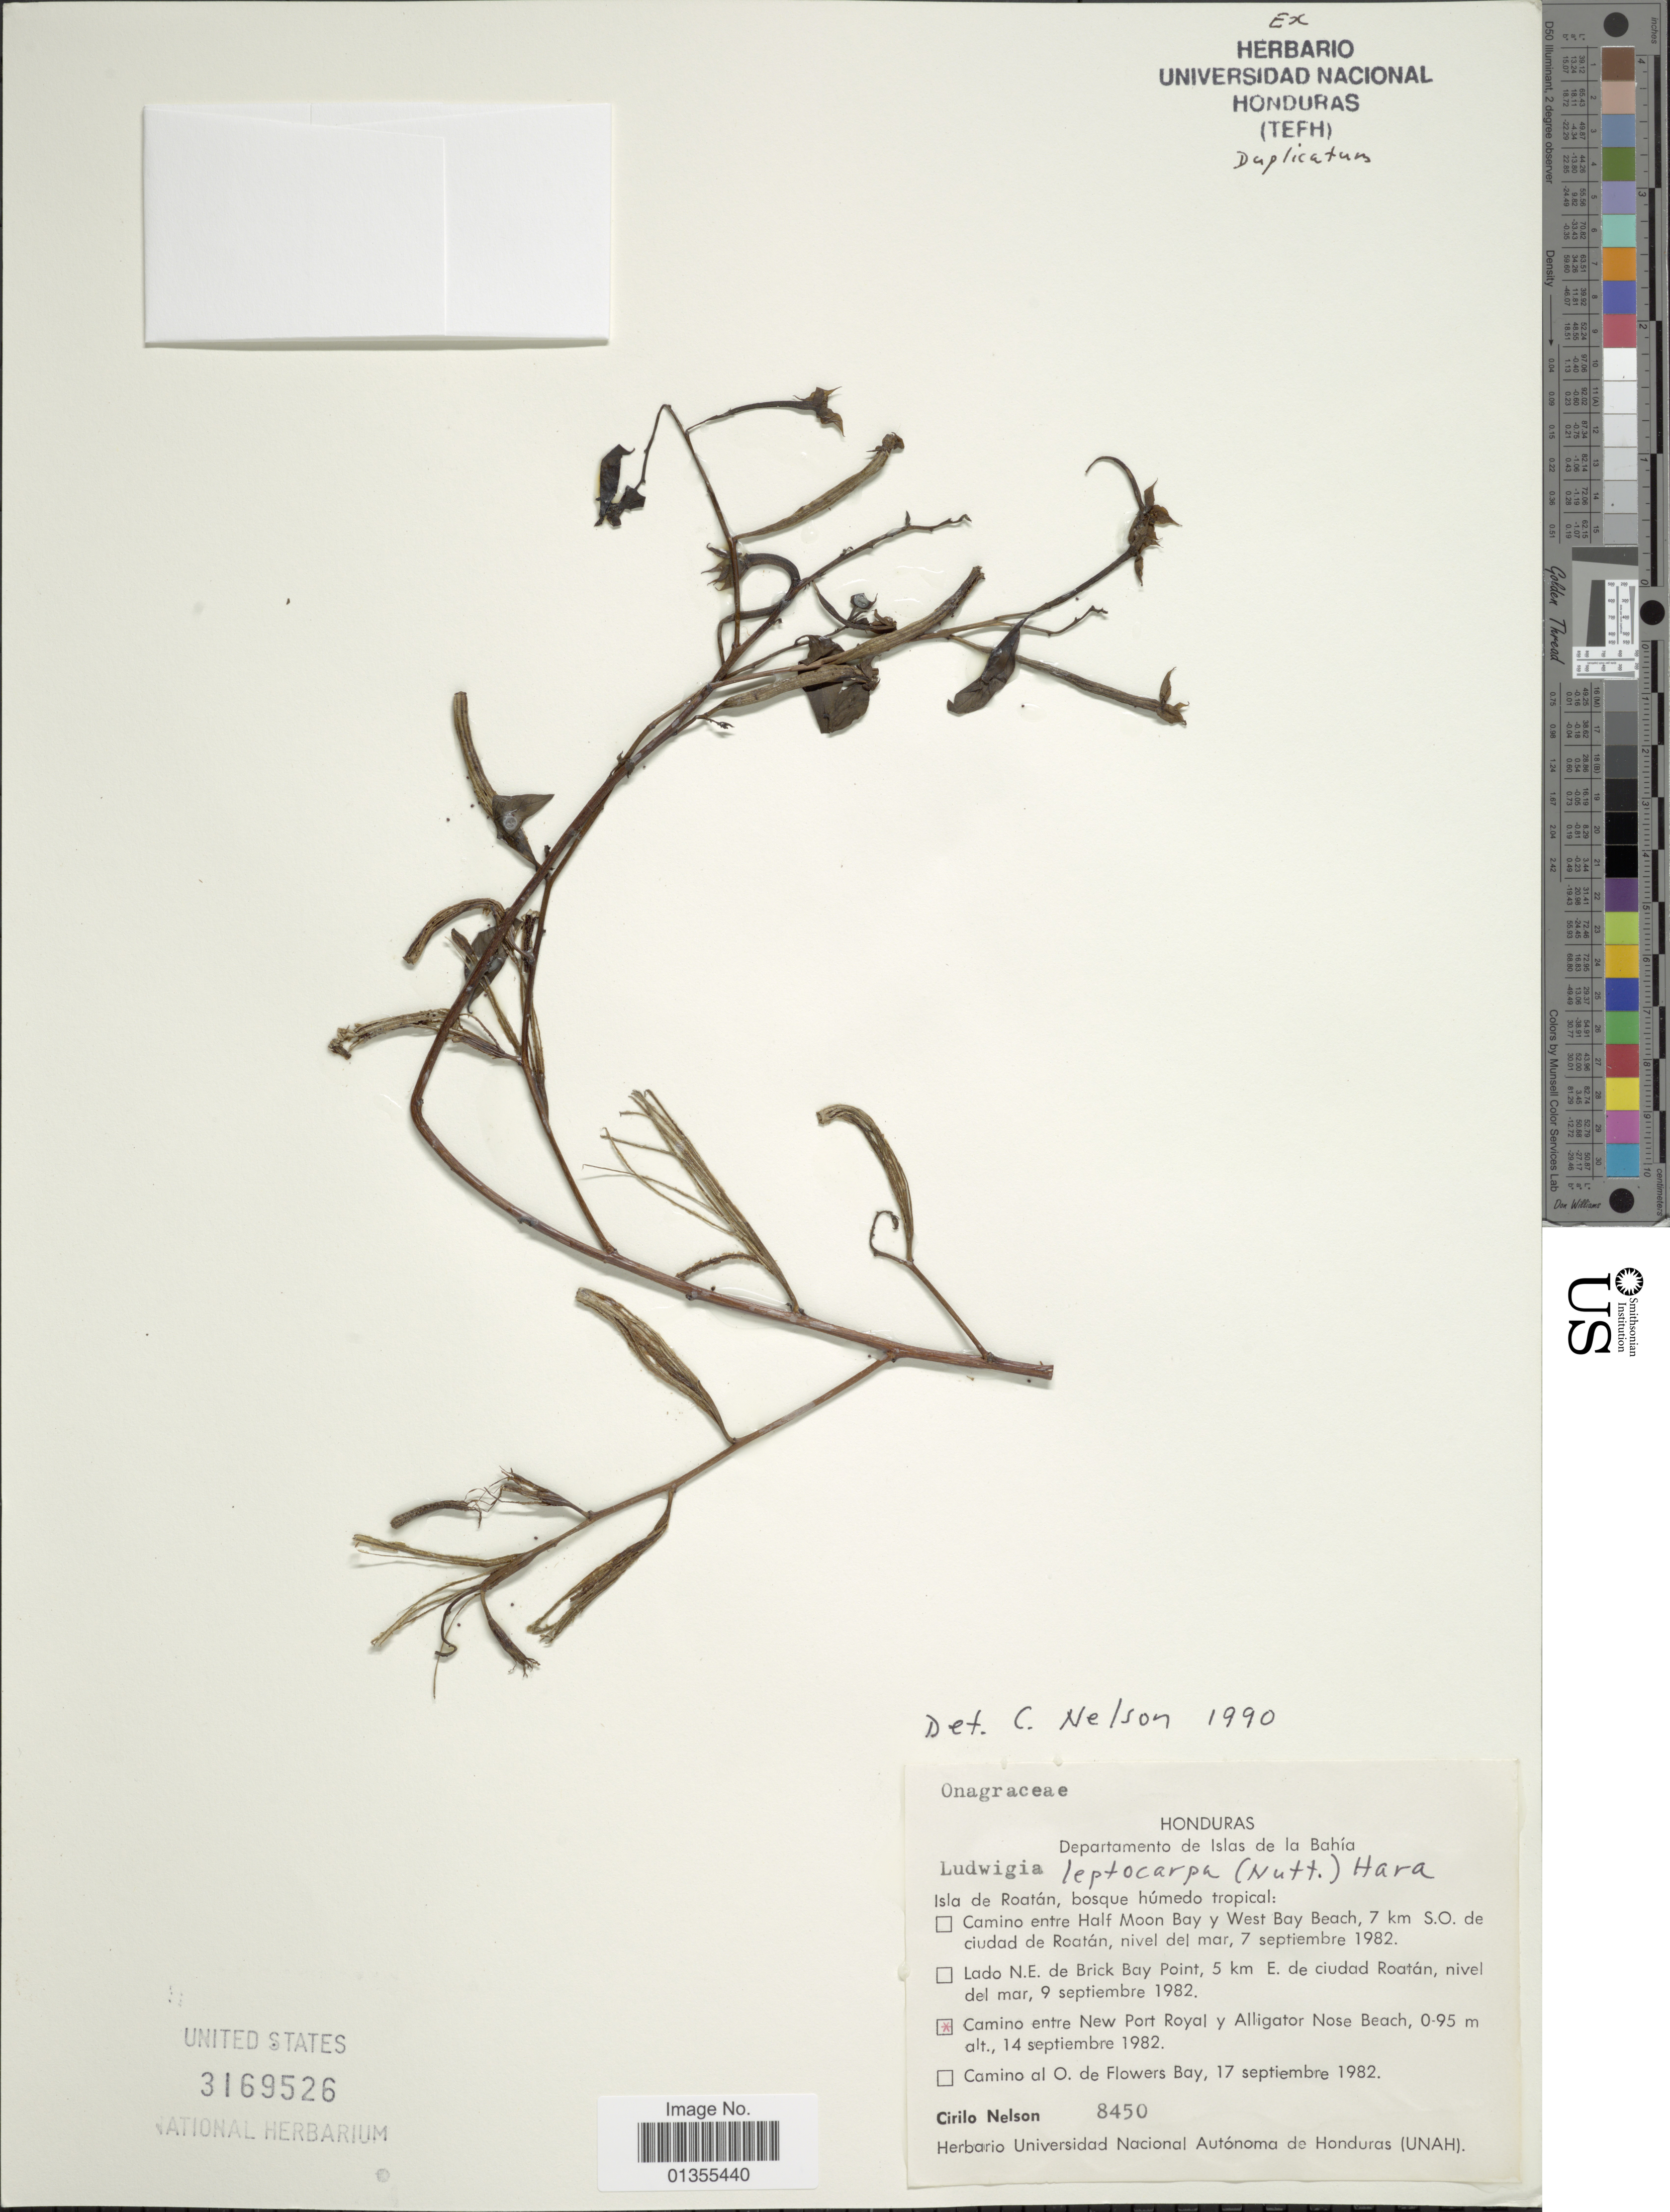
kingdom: Plantae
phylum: Tracheophyta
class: Magnoliopsida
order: Myrtales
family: Onagraceae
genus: Ludwigia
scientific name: Ludwigia leptocarpa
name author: (Nutt.) H. Hara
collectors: C. Nelson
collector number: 8450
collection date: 1982-09-14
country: Honduras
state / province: Islas de la Bahía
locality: Departamento de Islas de la Bahía. Camino entre New Port Royal y Alligator Nose Beach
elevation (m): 0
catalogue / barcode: US 3169526